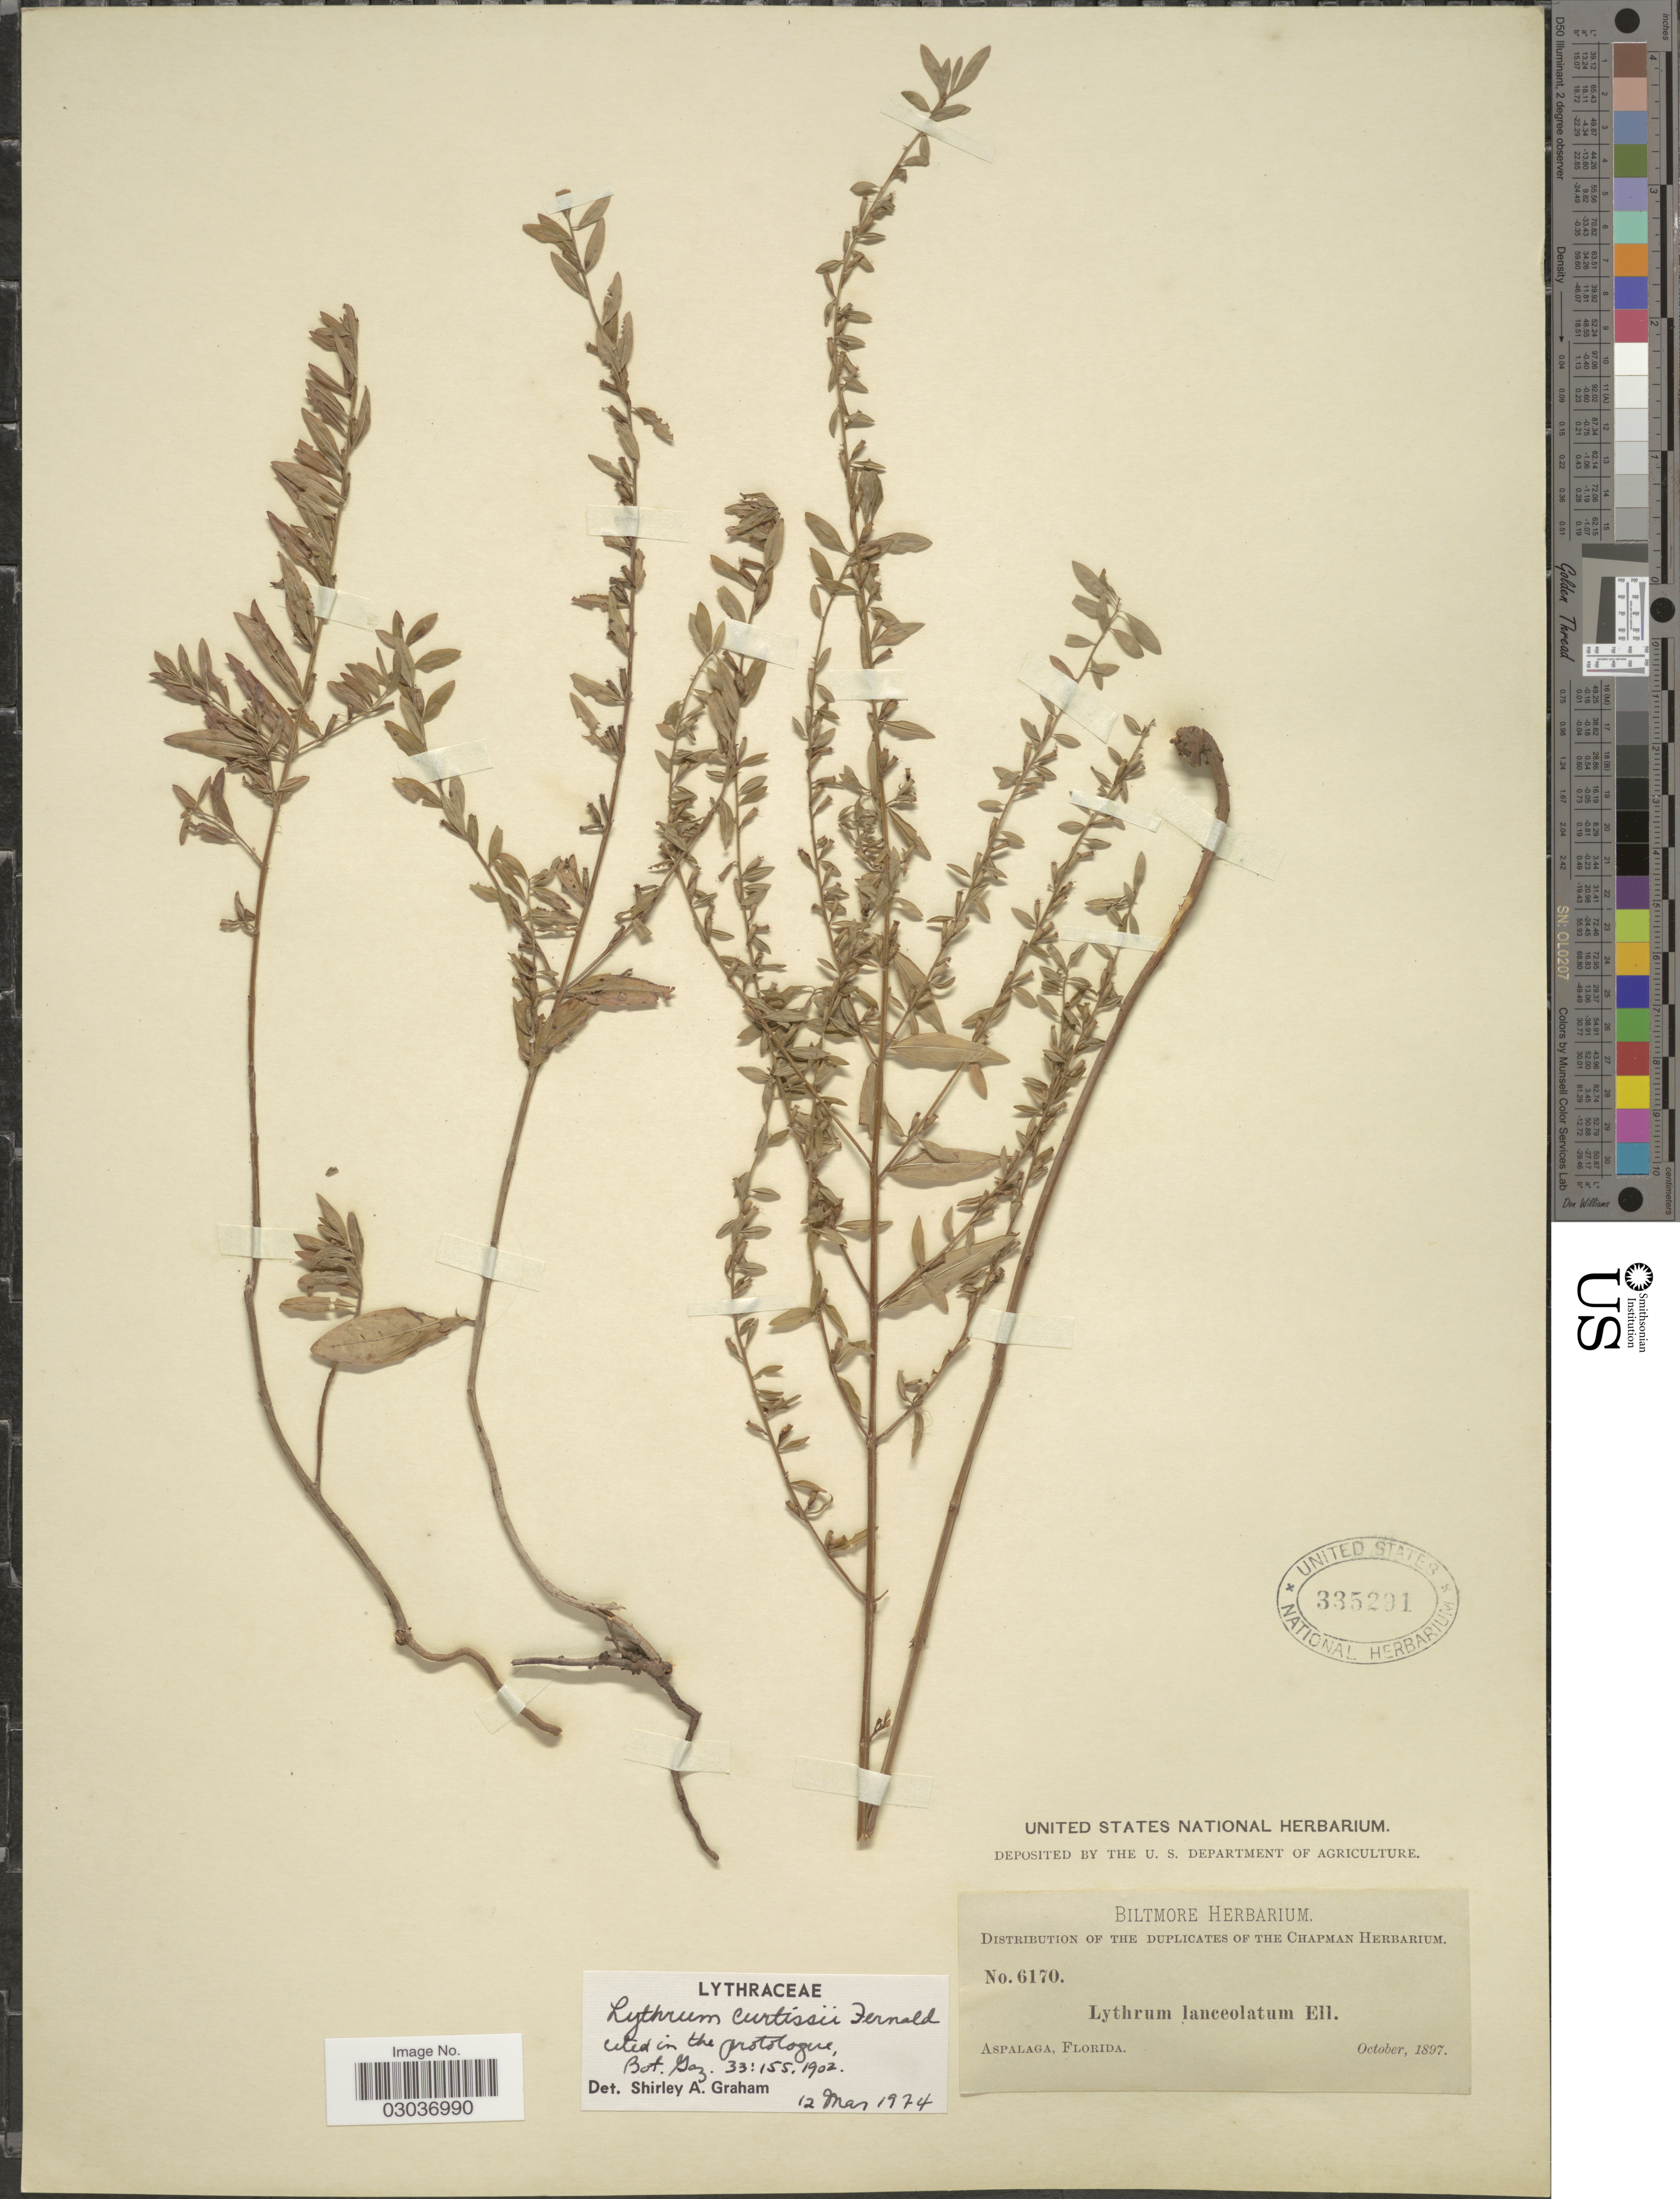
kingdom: Plantae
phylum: Tracheophyta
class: Magnoliopsida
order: Myrtales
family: Lythraceae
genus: Lythrum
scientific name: Lythrum curtissii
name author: Fernald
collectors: ex herb. Biltmore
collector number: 6170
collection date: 1897-10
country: United States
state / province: Florida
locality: Aspalaga.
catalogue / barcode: US 335291